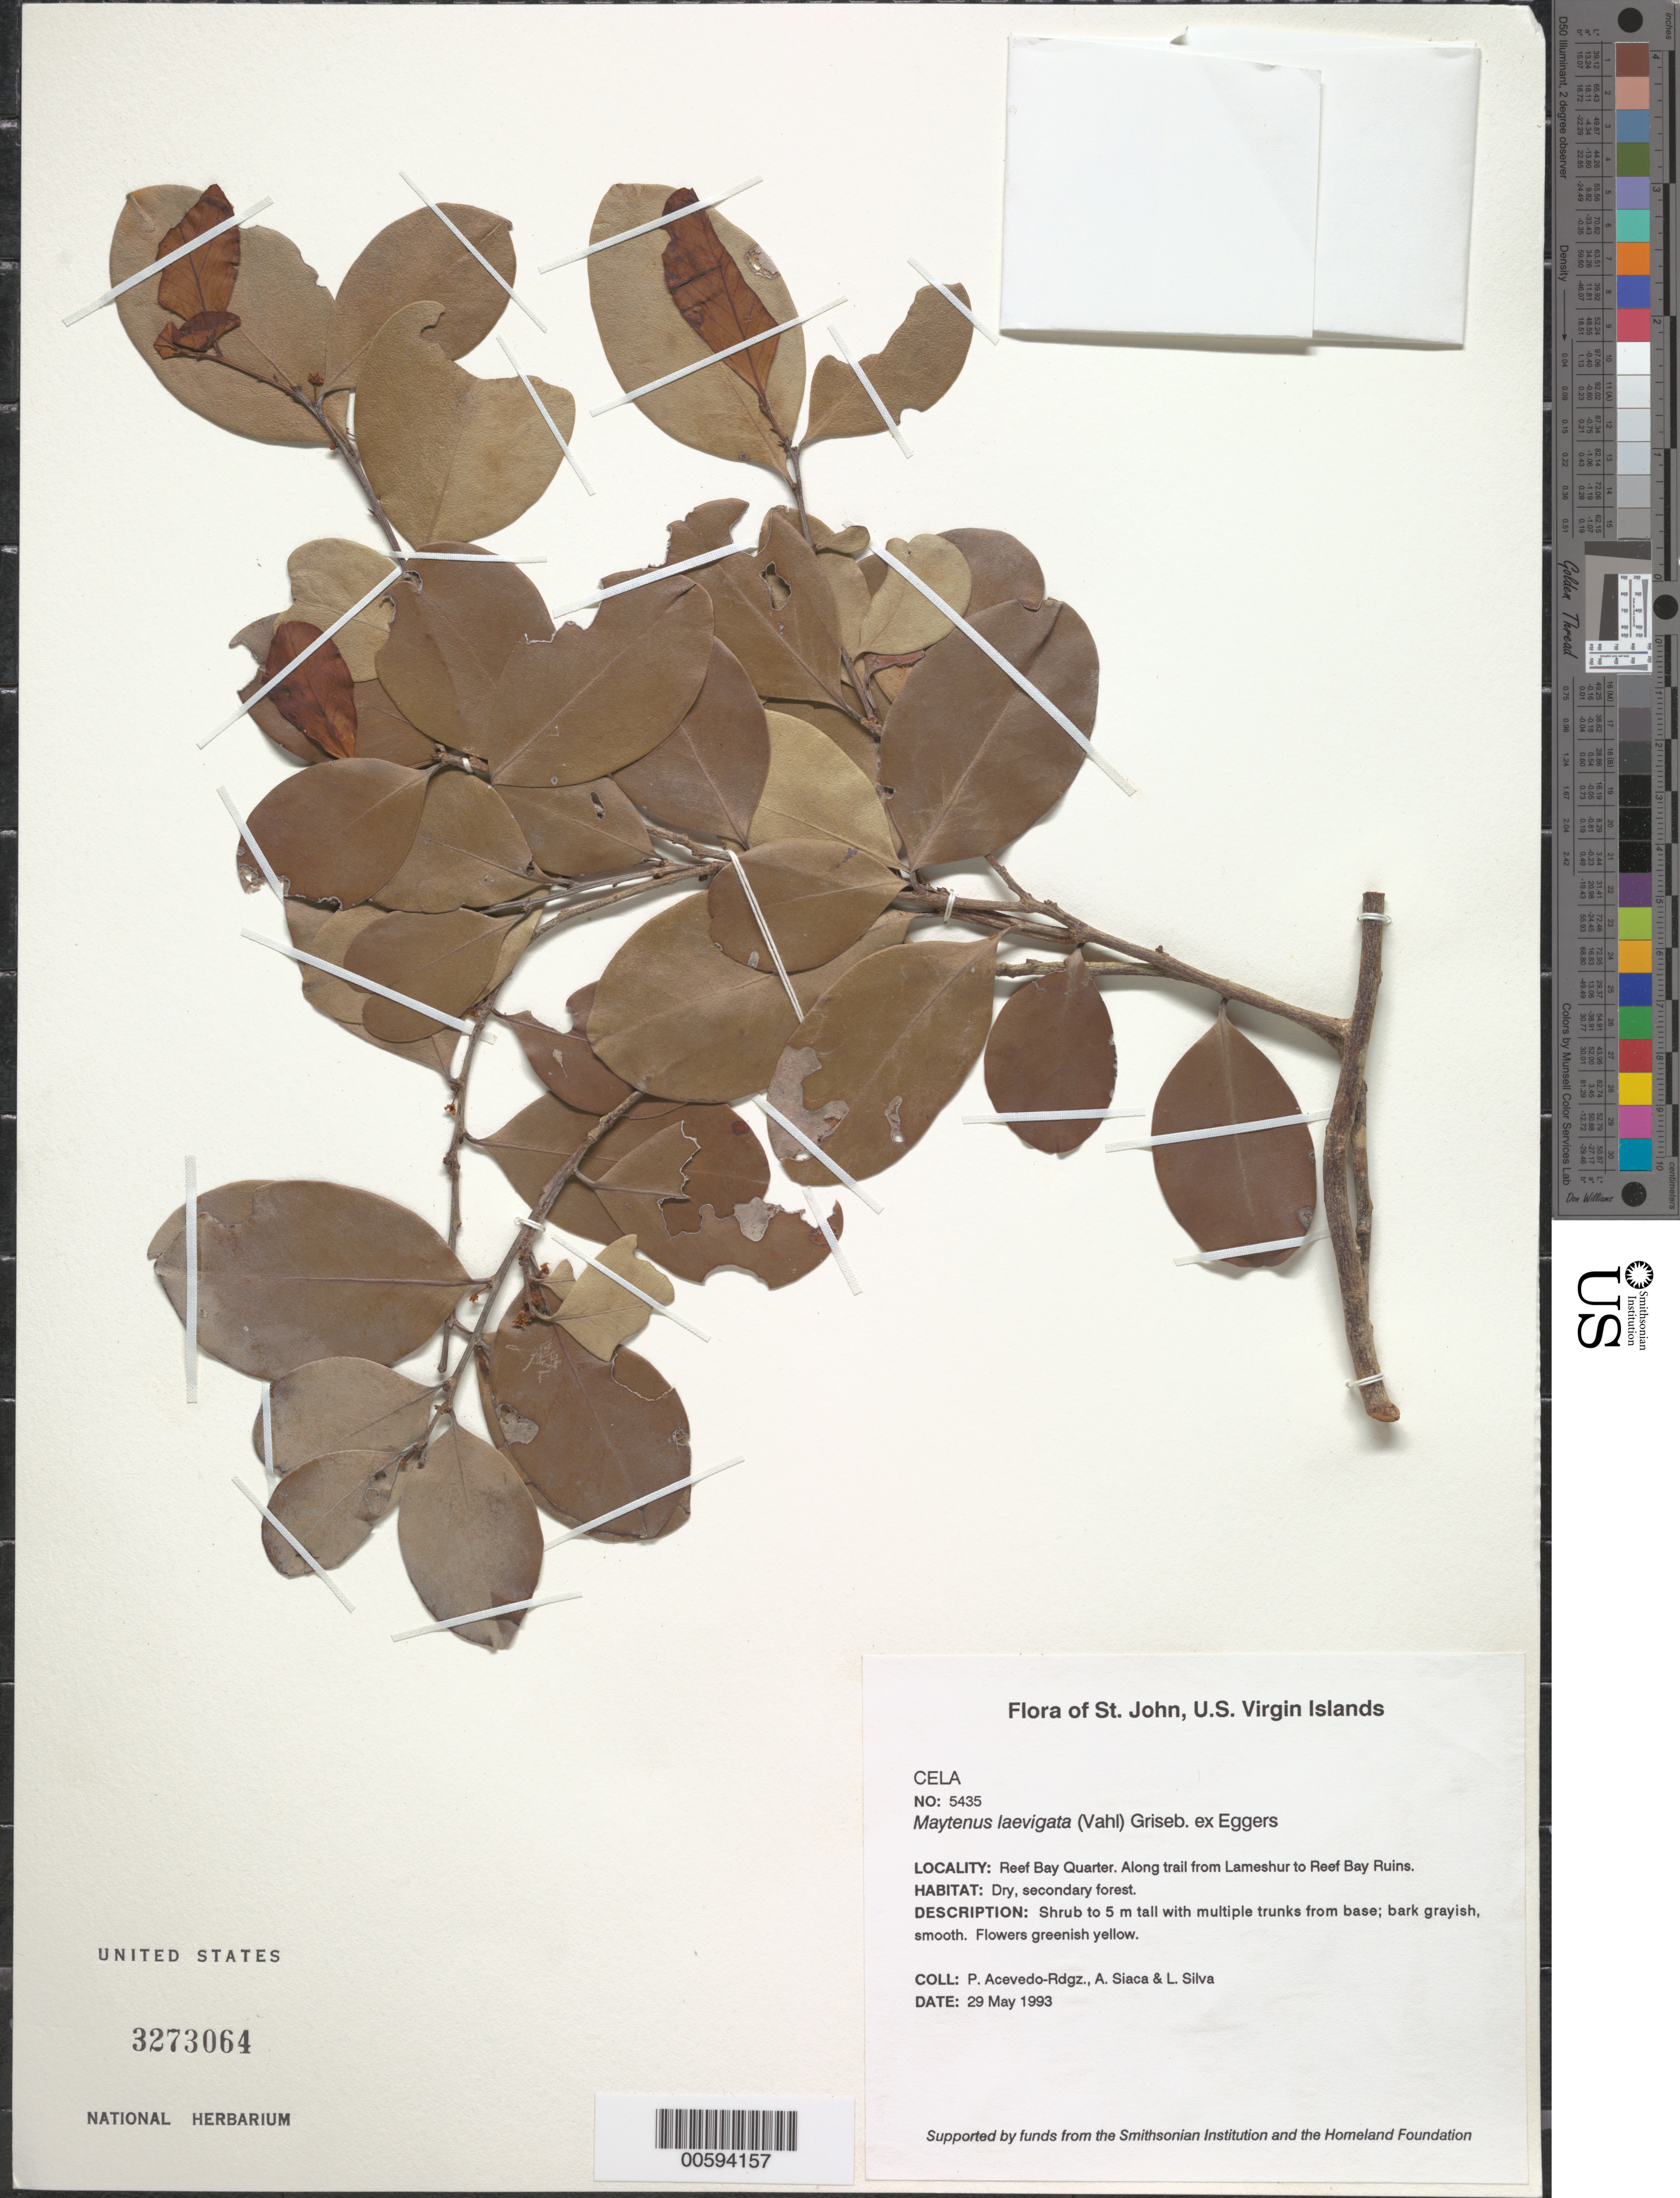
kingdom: Plantae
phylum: Tracheophyta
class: Magnoliopsida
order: Celastrales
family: Celastraceae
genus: Maytenus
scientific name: Maytenus cymosa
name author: Krug & Urb.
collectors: P. Acevedo-Rodr., A. Siaca & L. Silva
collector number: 5435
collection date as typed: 29 May 1993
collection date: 1993-05-29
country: U.S. Virgin Islands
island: St. John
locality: Reef Bay Quarter. Along trail from Lameshur to Reef Bay Ruins.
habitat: Dry, secondary forest.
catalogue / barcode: US 3273064